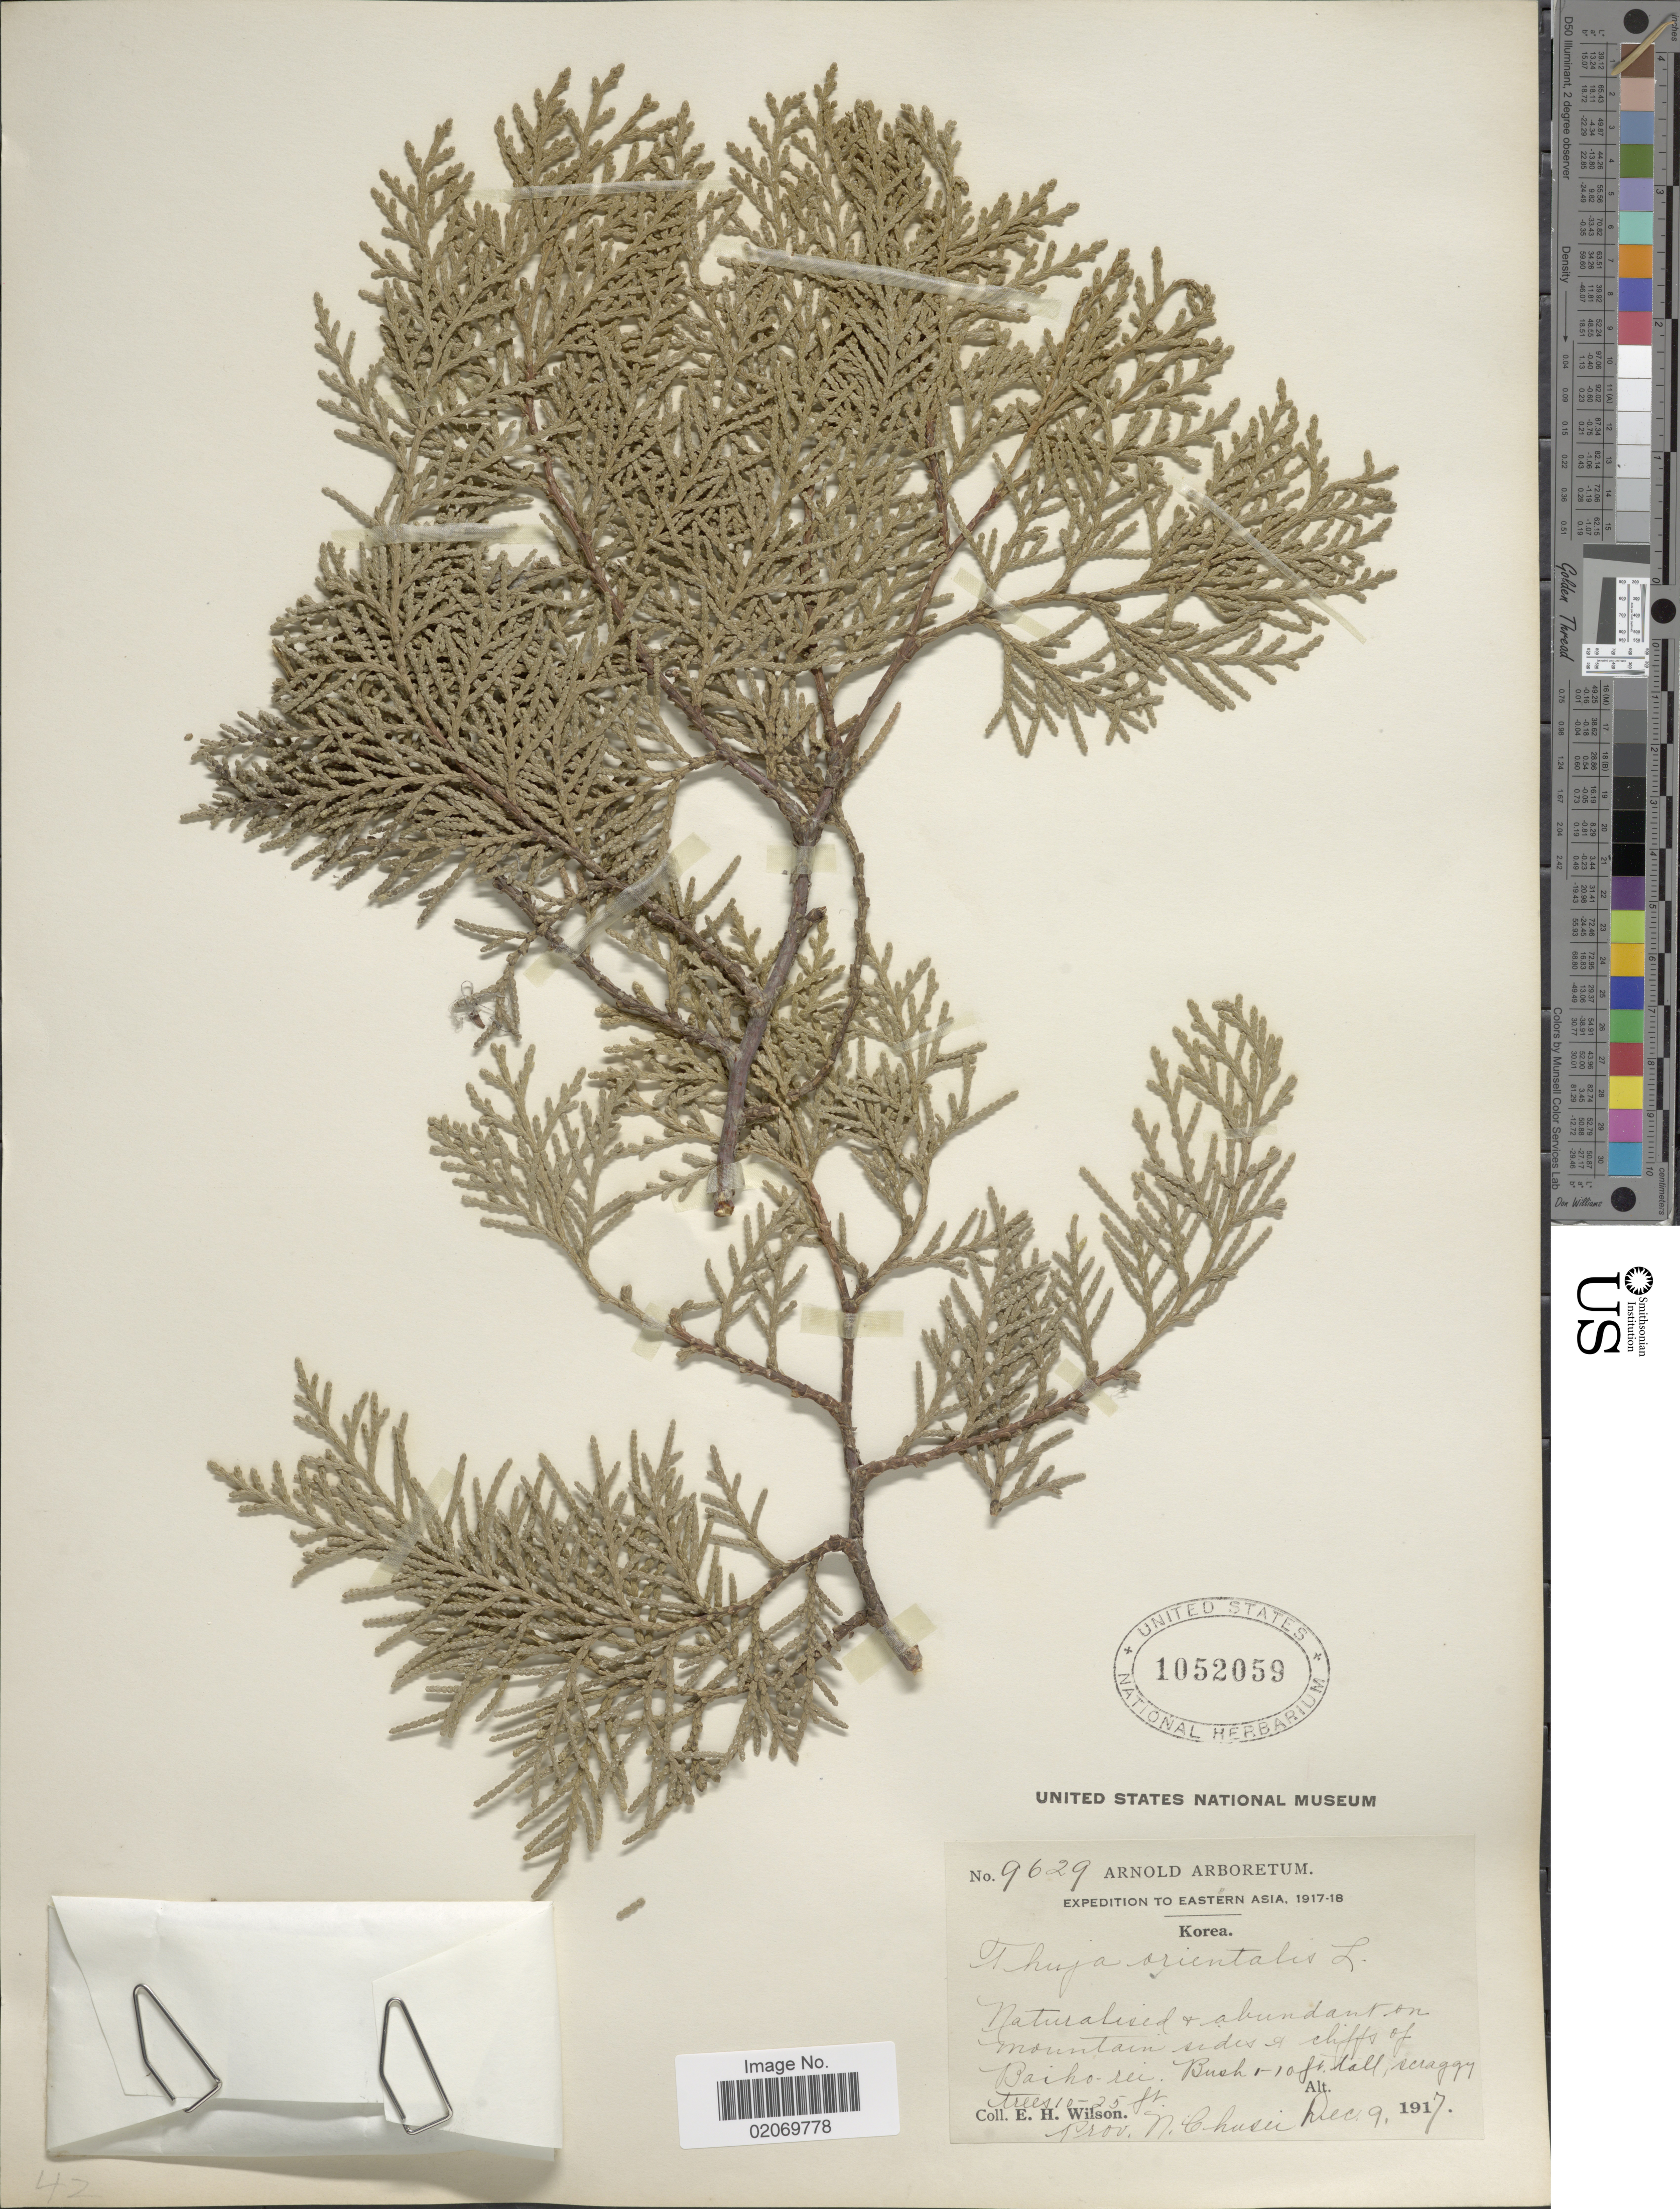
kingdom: Plantae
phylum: Tracheophyta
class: Pinopsida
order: Pinales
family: Cupressaceae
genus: Thuja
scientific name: Thuja orientalis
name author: L.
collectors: E. Wilson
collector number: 9629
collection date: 1917-12-09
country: South Korea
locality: Eastern Asia, on mountain sides + cliffs of Baiho-rei, Prov. N. Chusu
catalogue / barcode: US 1052059